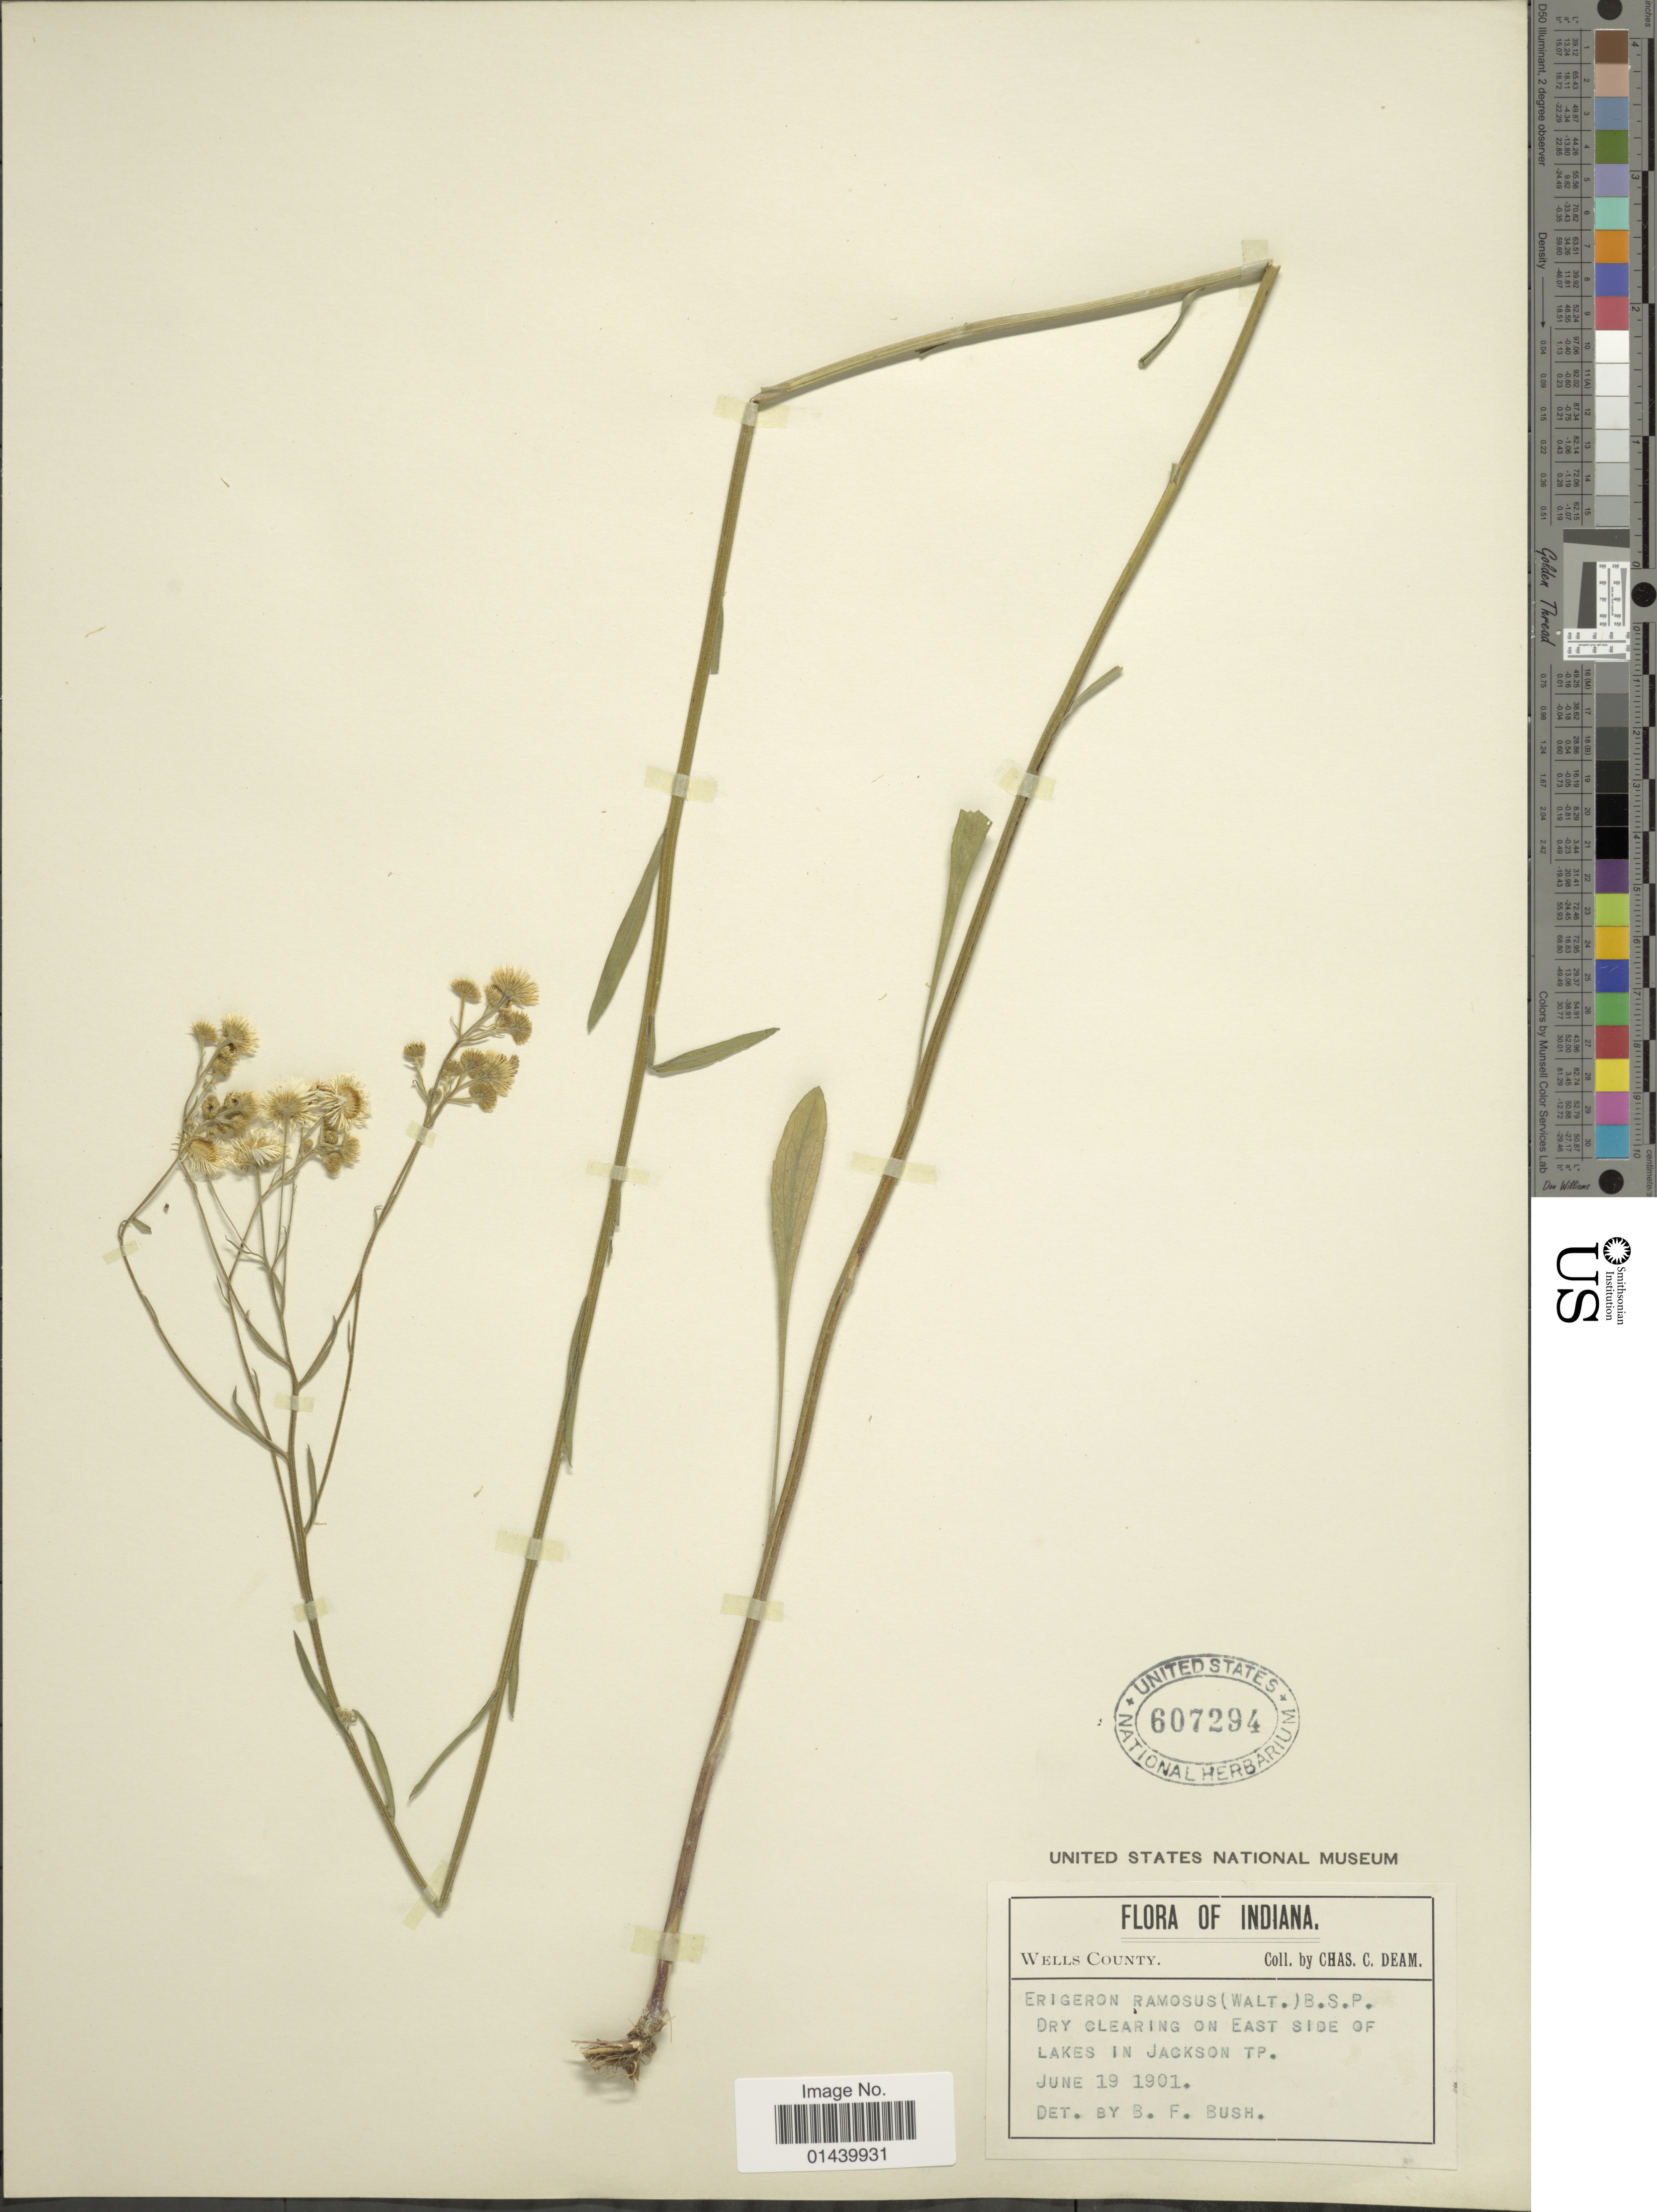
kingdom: Plantae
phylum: Tracheophyta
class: Magnoliopsida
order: Asterales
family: Asteraceae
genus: Erigeron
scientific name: Erigeron strigosus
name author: Muhl. ex Willd.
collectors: C. C. Deam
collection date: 1901-06-19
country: United States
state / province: Indiana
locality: Wells County. Dry clearing on east side of lakes in Jackson Tp.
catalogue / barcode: US 607294